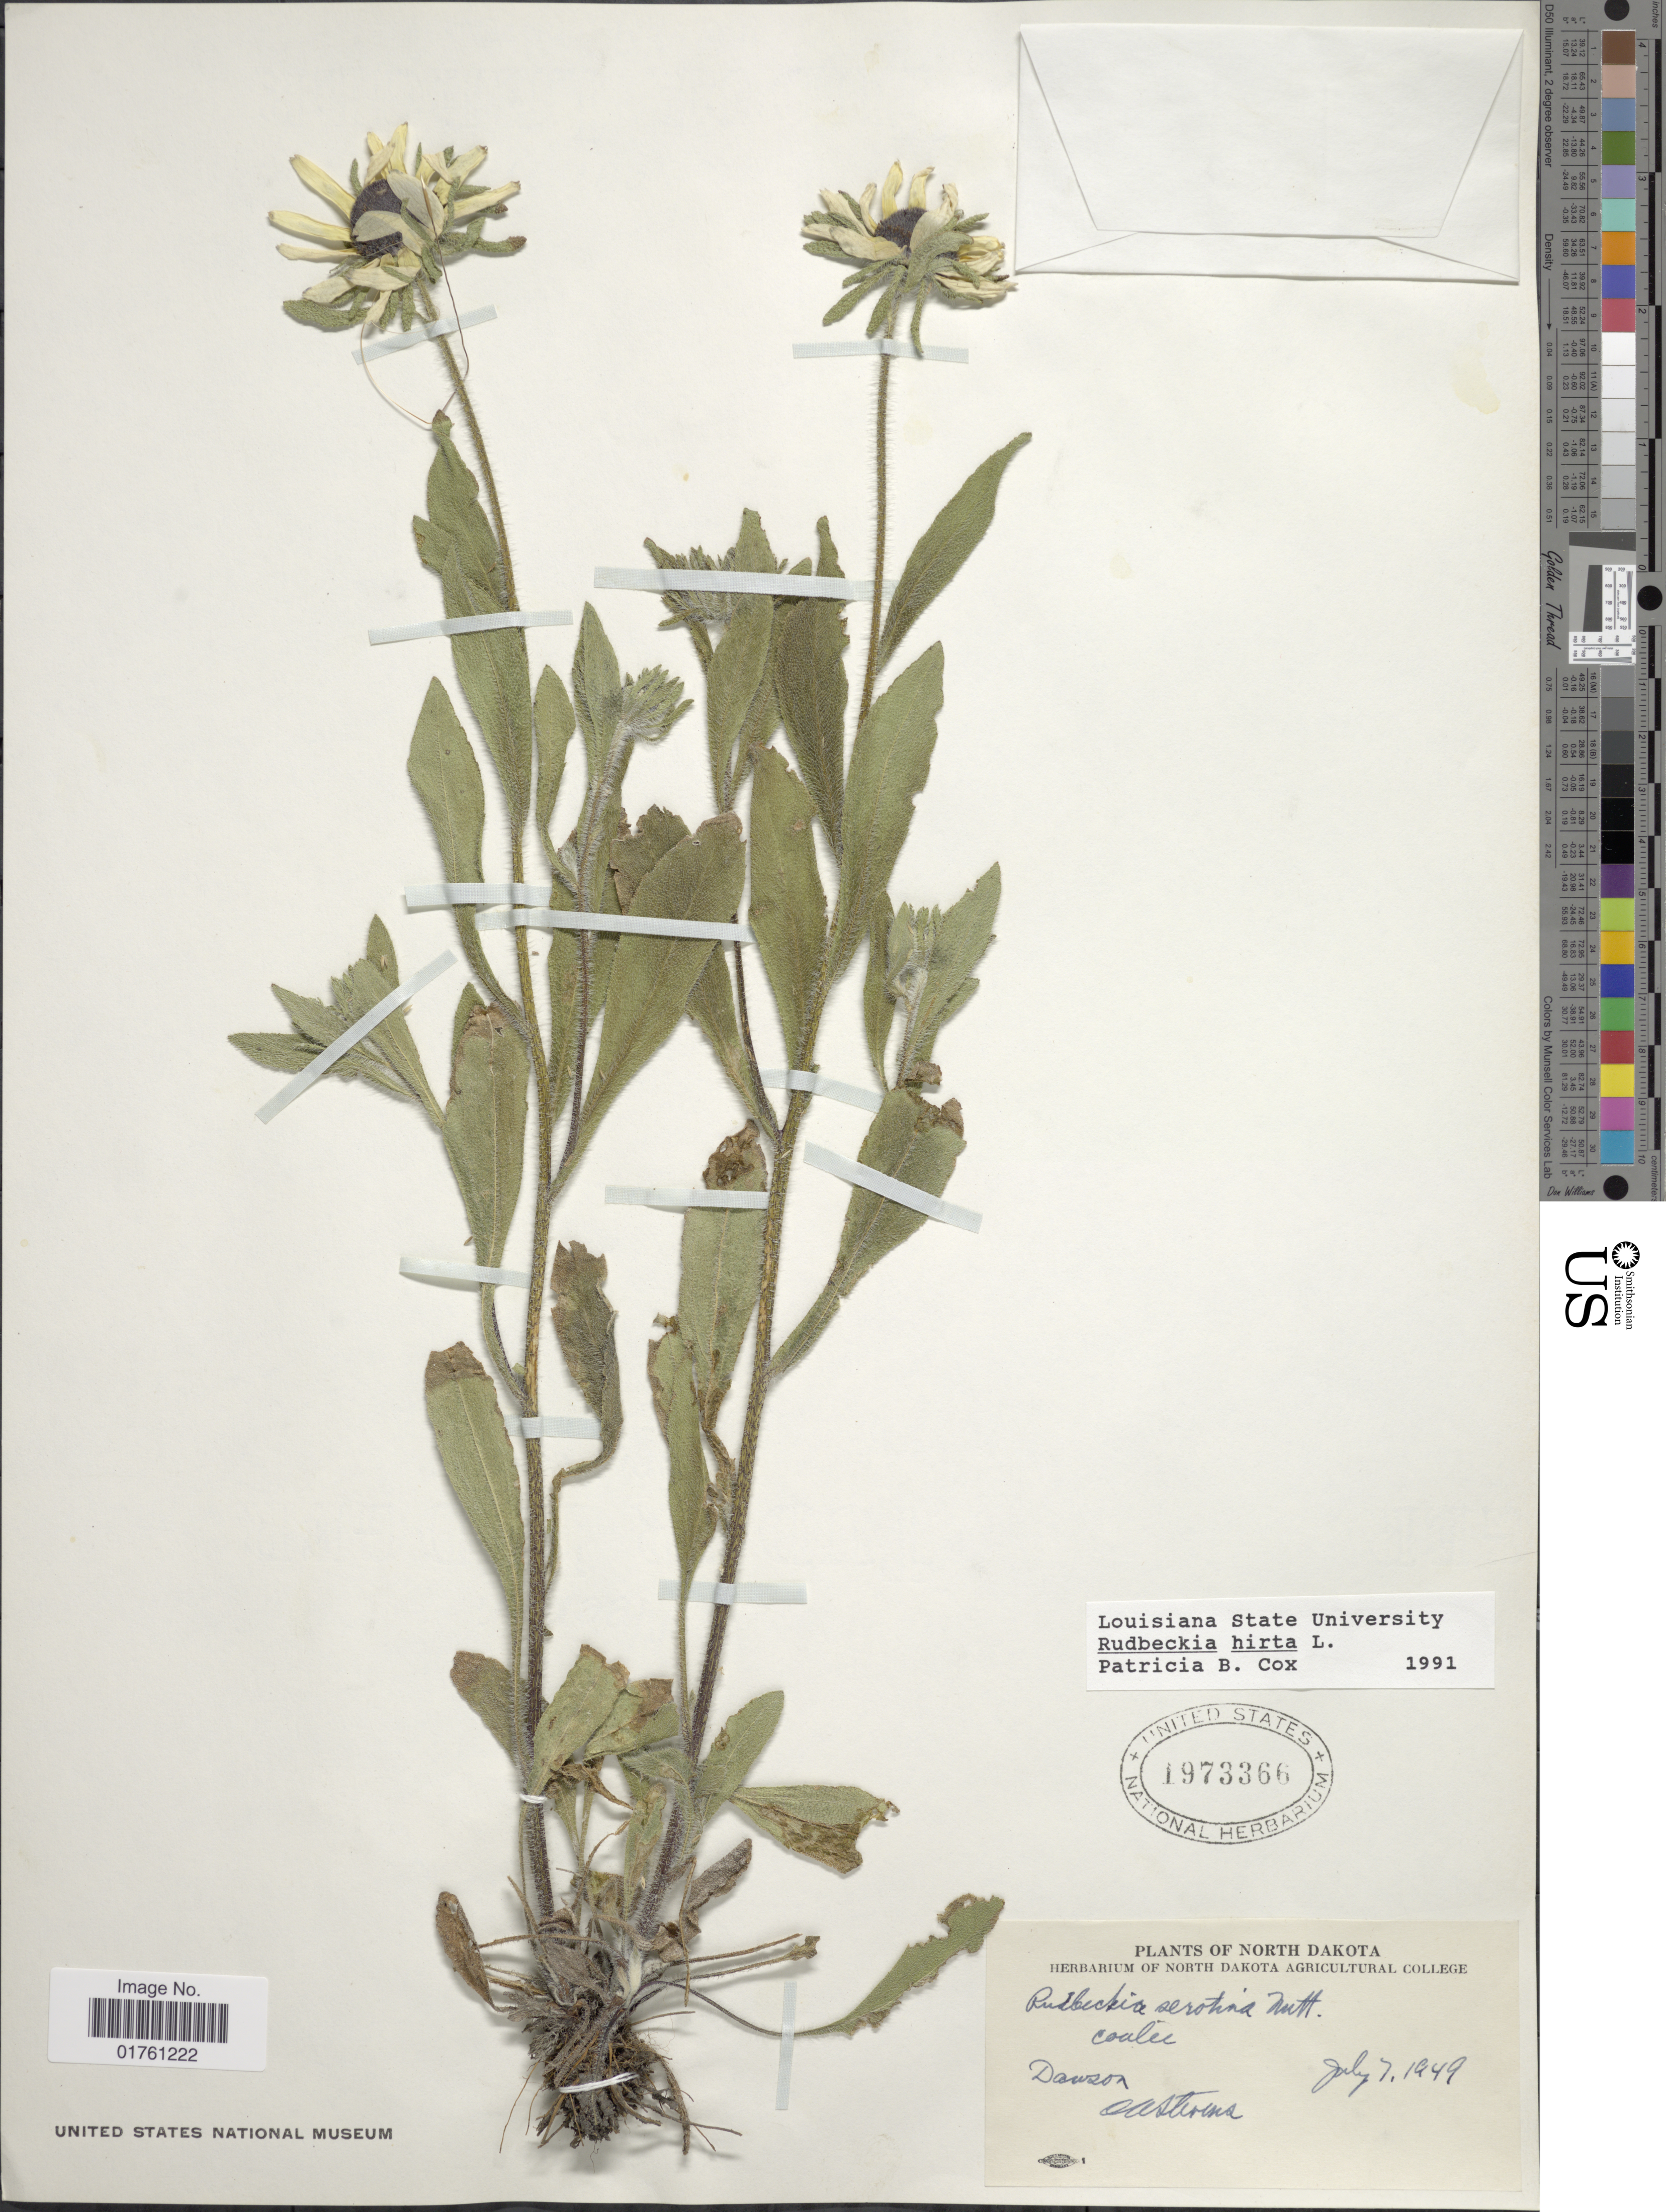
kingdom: Plantae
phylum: Tracheophyta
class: Magnoliopsida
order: Asterales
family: Asteraceae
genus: Rudbeckia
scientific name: Rudbeckia hirta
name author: L.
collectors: O. A. Stevens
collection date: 1949-07-07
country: United States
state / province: North Dakota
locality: Dawson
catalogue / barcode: US 1973366